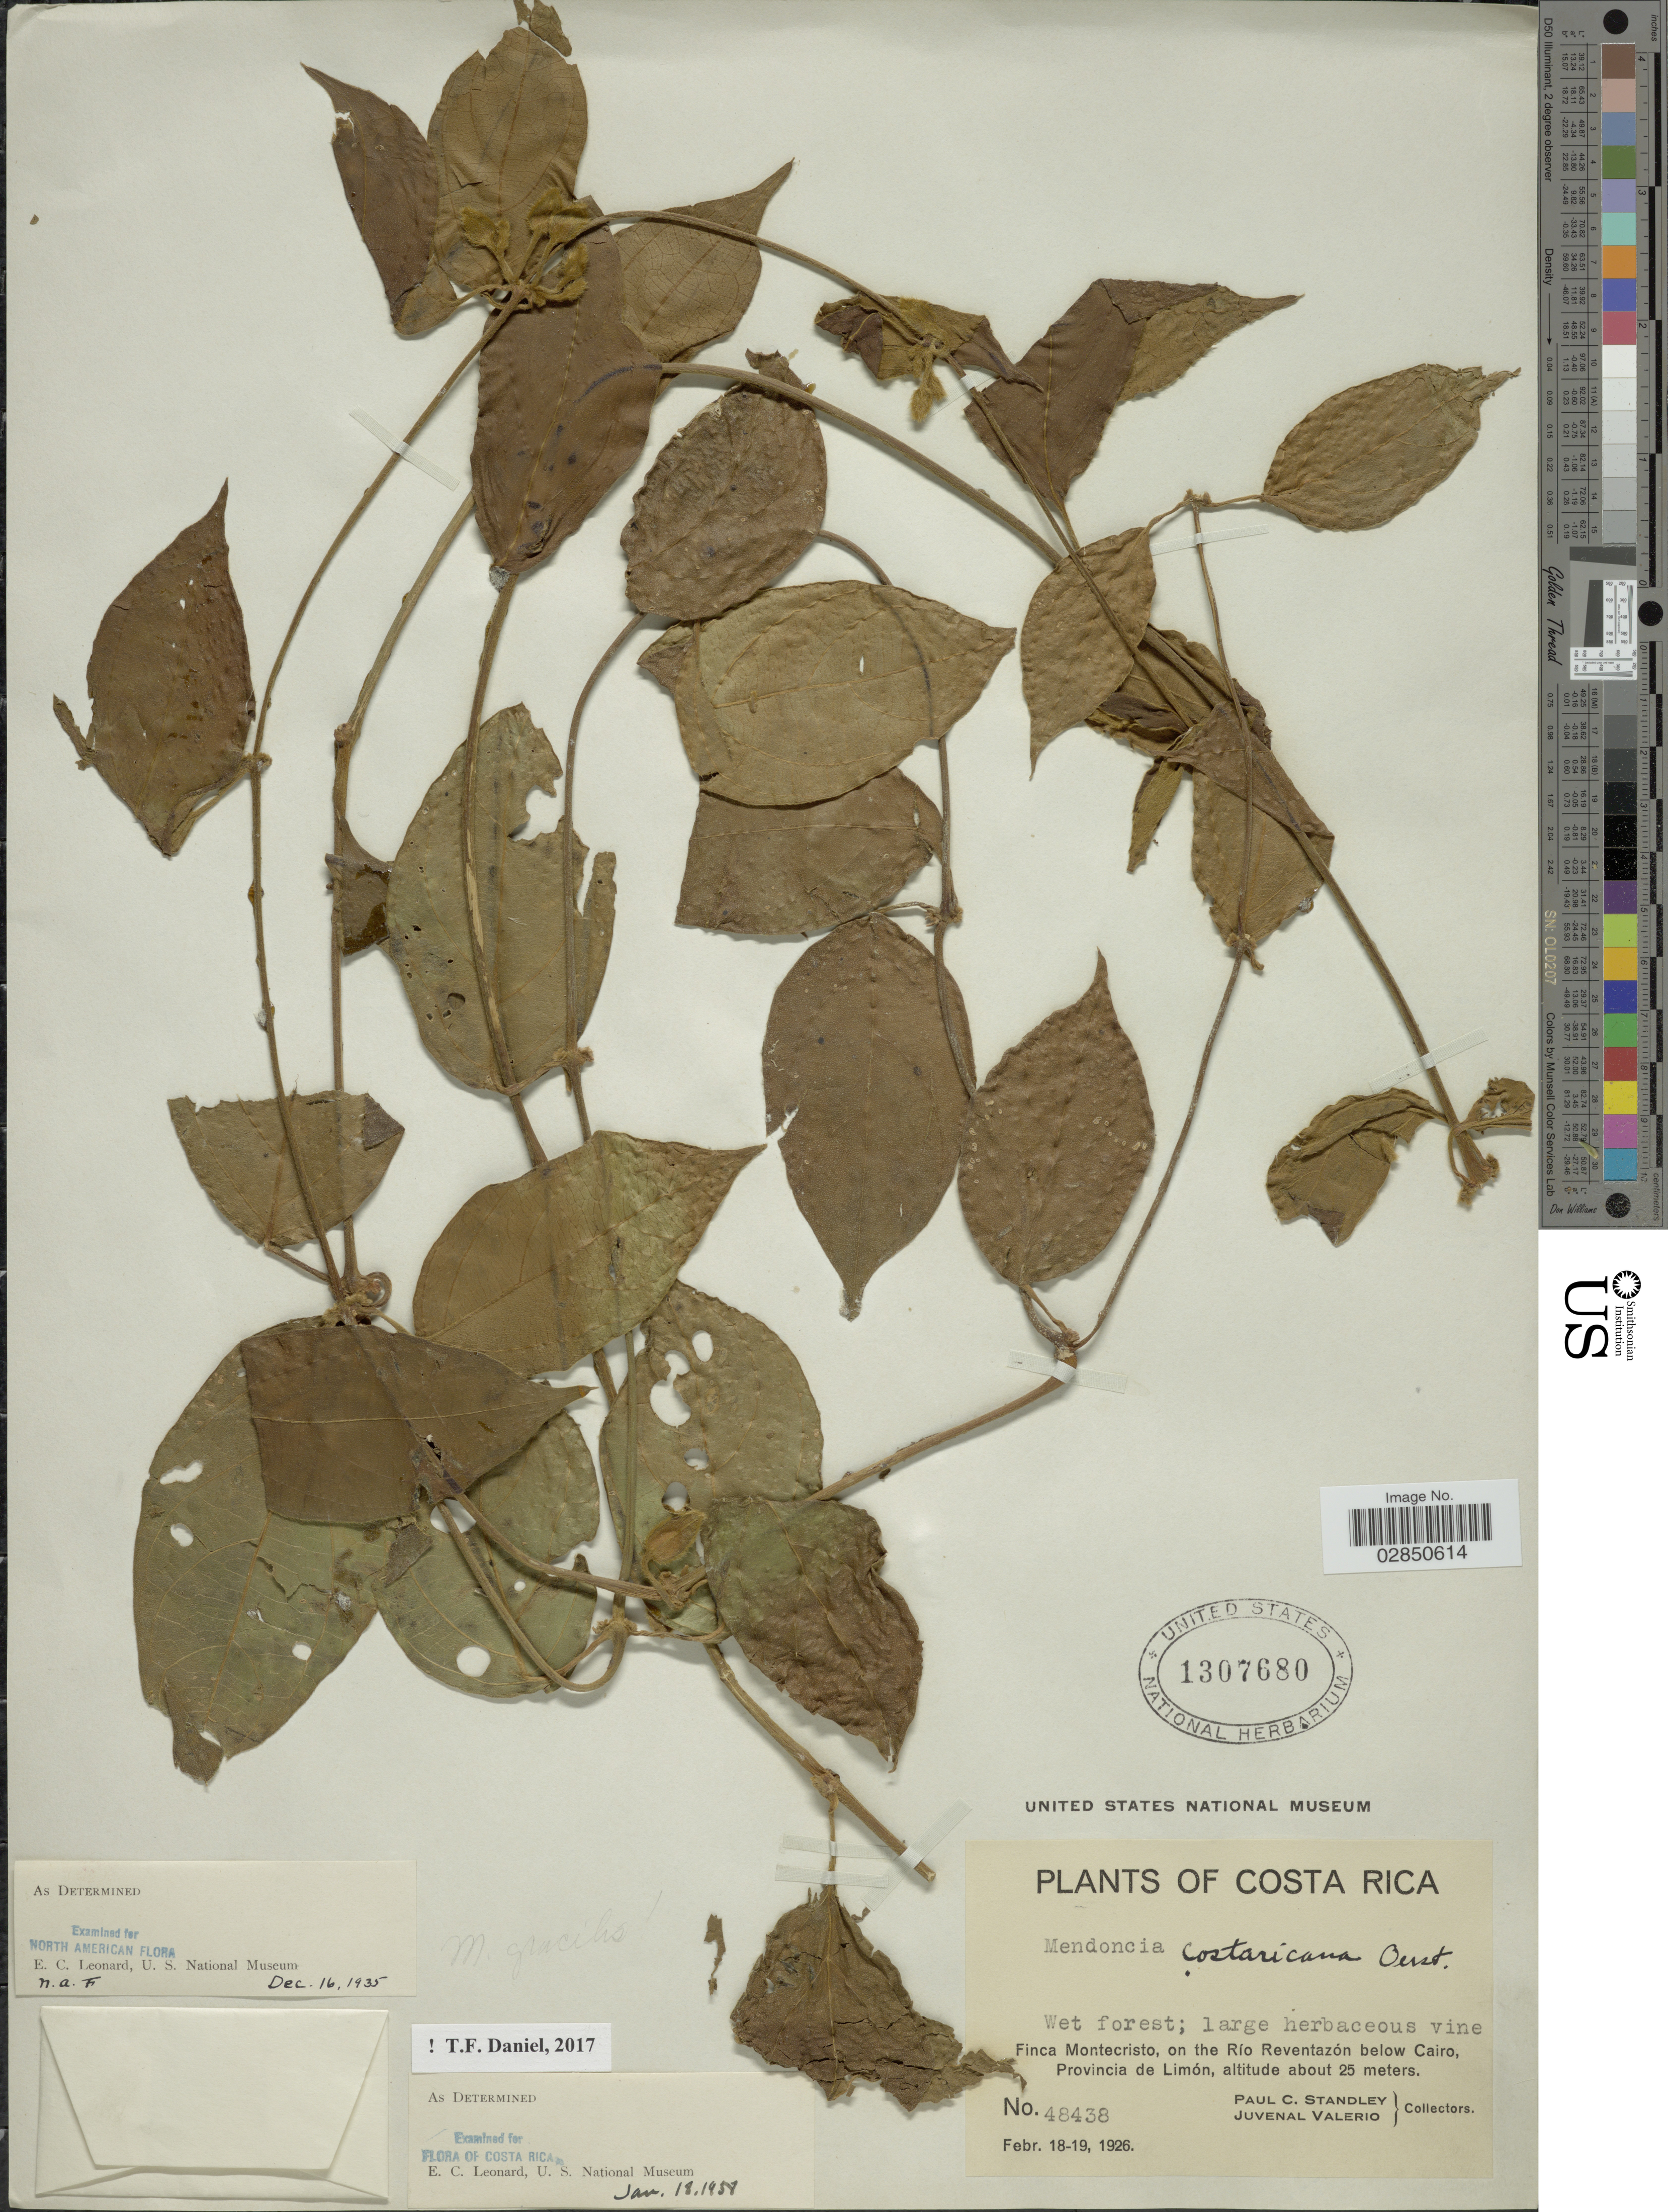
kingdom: Plantae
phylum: Tracheophyta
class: Magnoliopsida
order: Lamiales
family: Acanthaceae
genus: Mendoncia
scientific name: Mendoncia costaricana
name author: Oerst.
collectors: P. C. Standley & J. Valerio R.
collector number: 48438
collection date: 1926-02-18/1926-02-19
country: Costa Rica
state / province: Limón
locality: Finca Montecristo, on the Río Reventazón below Cairo, Provincia de Limón.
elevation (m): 25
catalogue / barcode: US 1307680